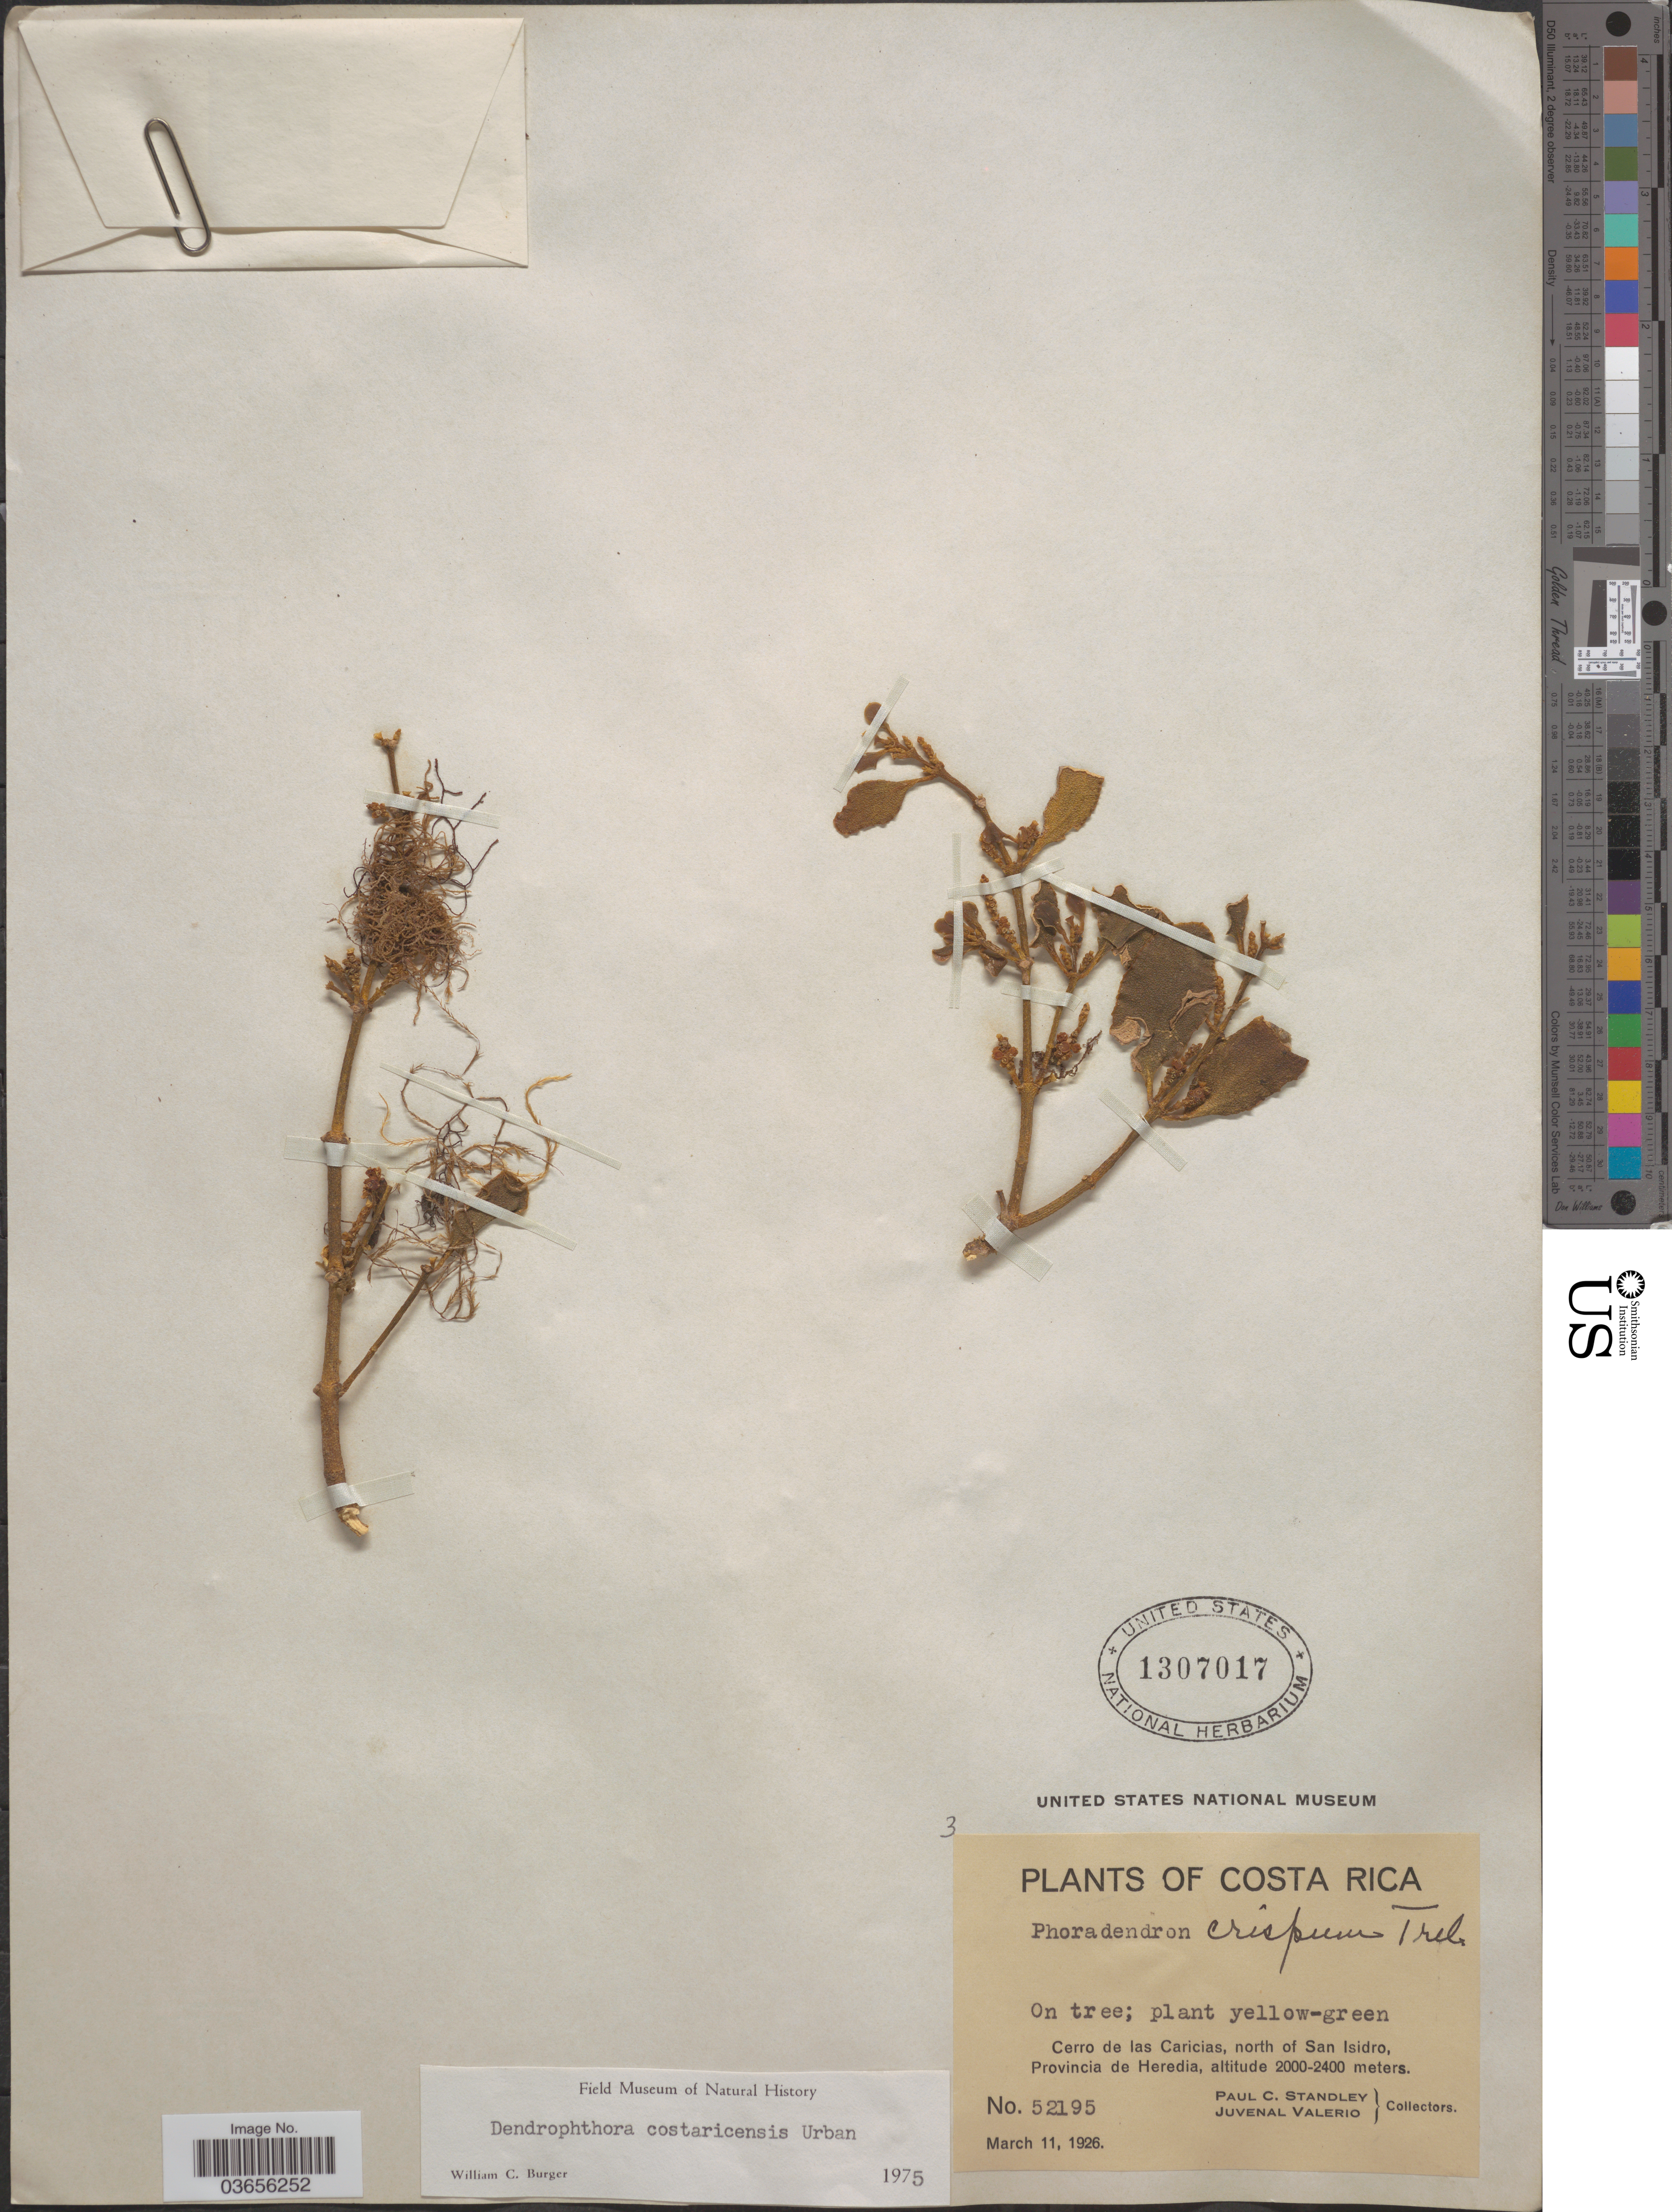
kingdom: Plantae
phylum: Tracheophyta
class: Magnoliopsida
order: Santalales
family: Viscaceae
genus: Dendrophthora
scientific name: Dendrophthora costaricensis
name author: Urb.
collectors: P. C. Standley & J. Valerio R.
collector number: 52195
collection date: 1926-03-11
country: Costa Rica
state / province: Heredia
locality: Cerro de las Caricias, north of San Isidro.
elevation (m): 2000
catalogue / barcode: US 1307017